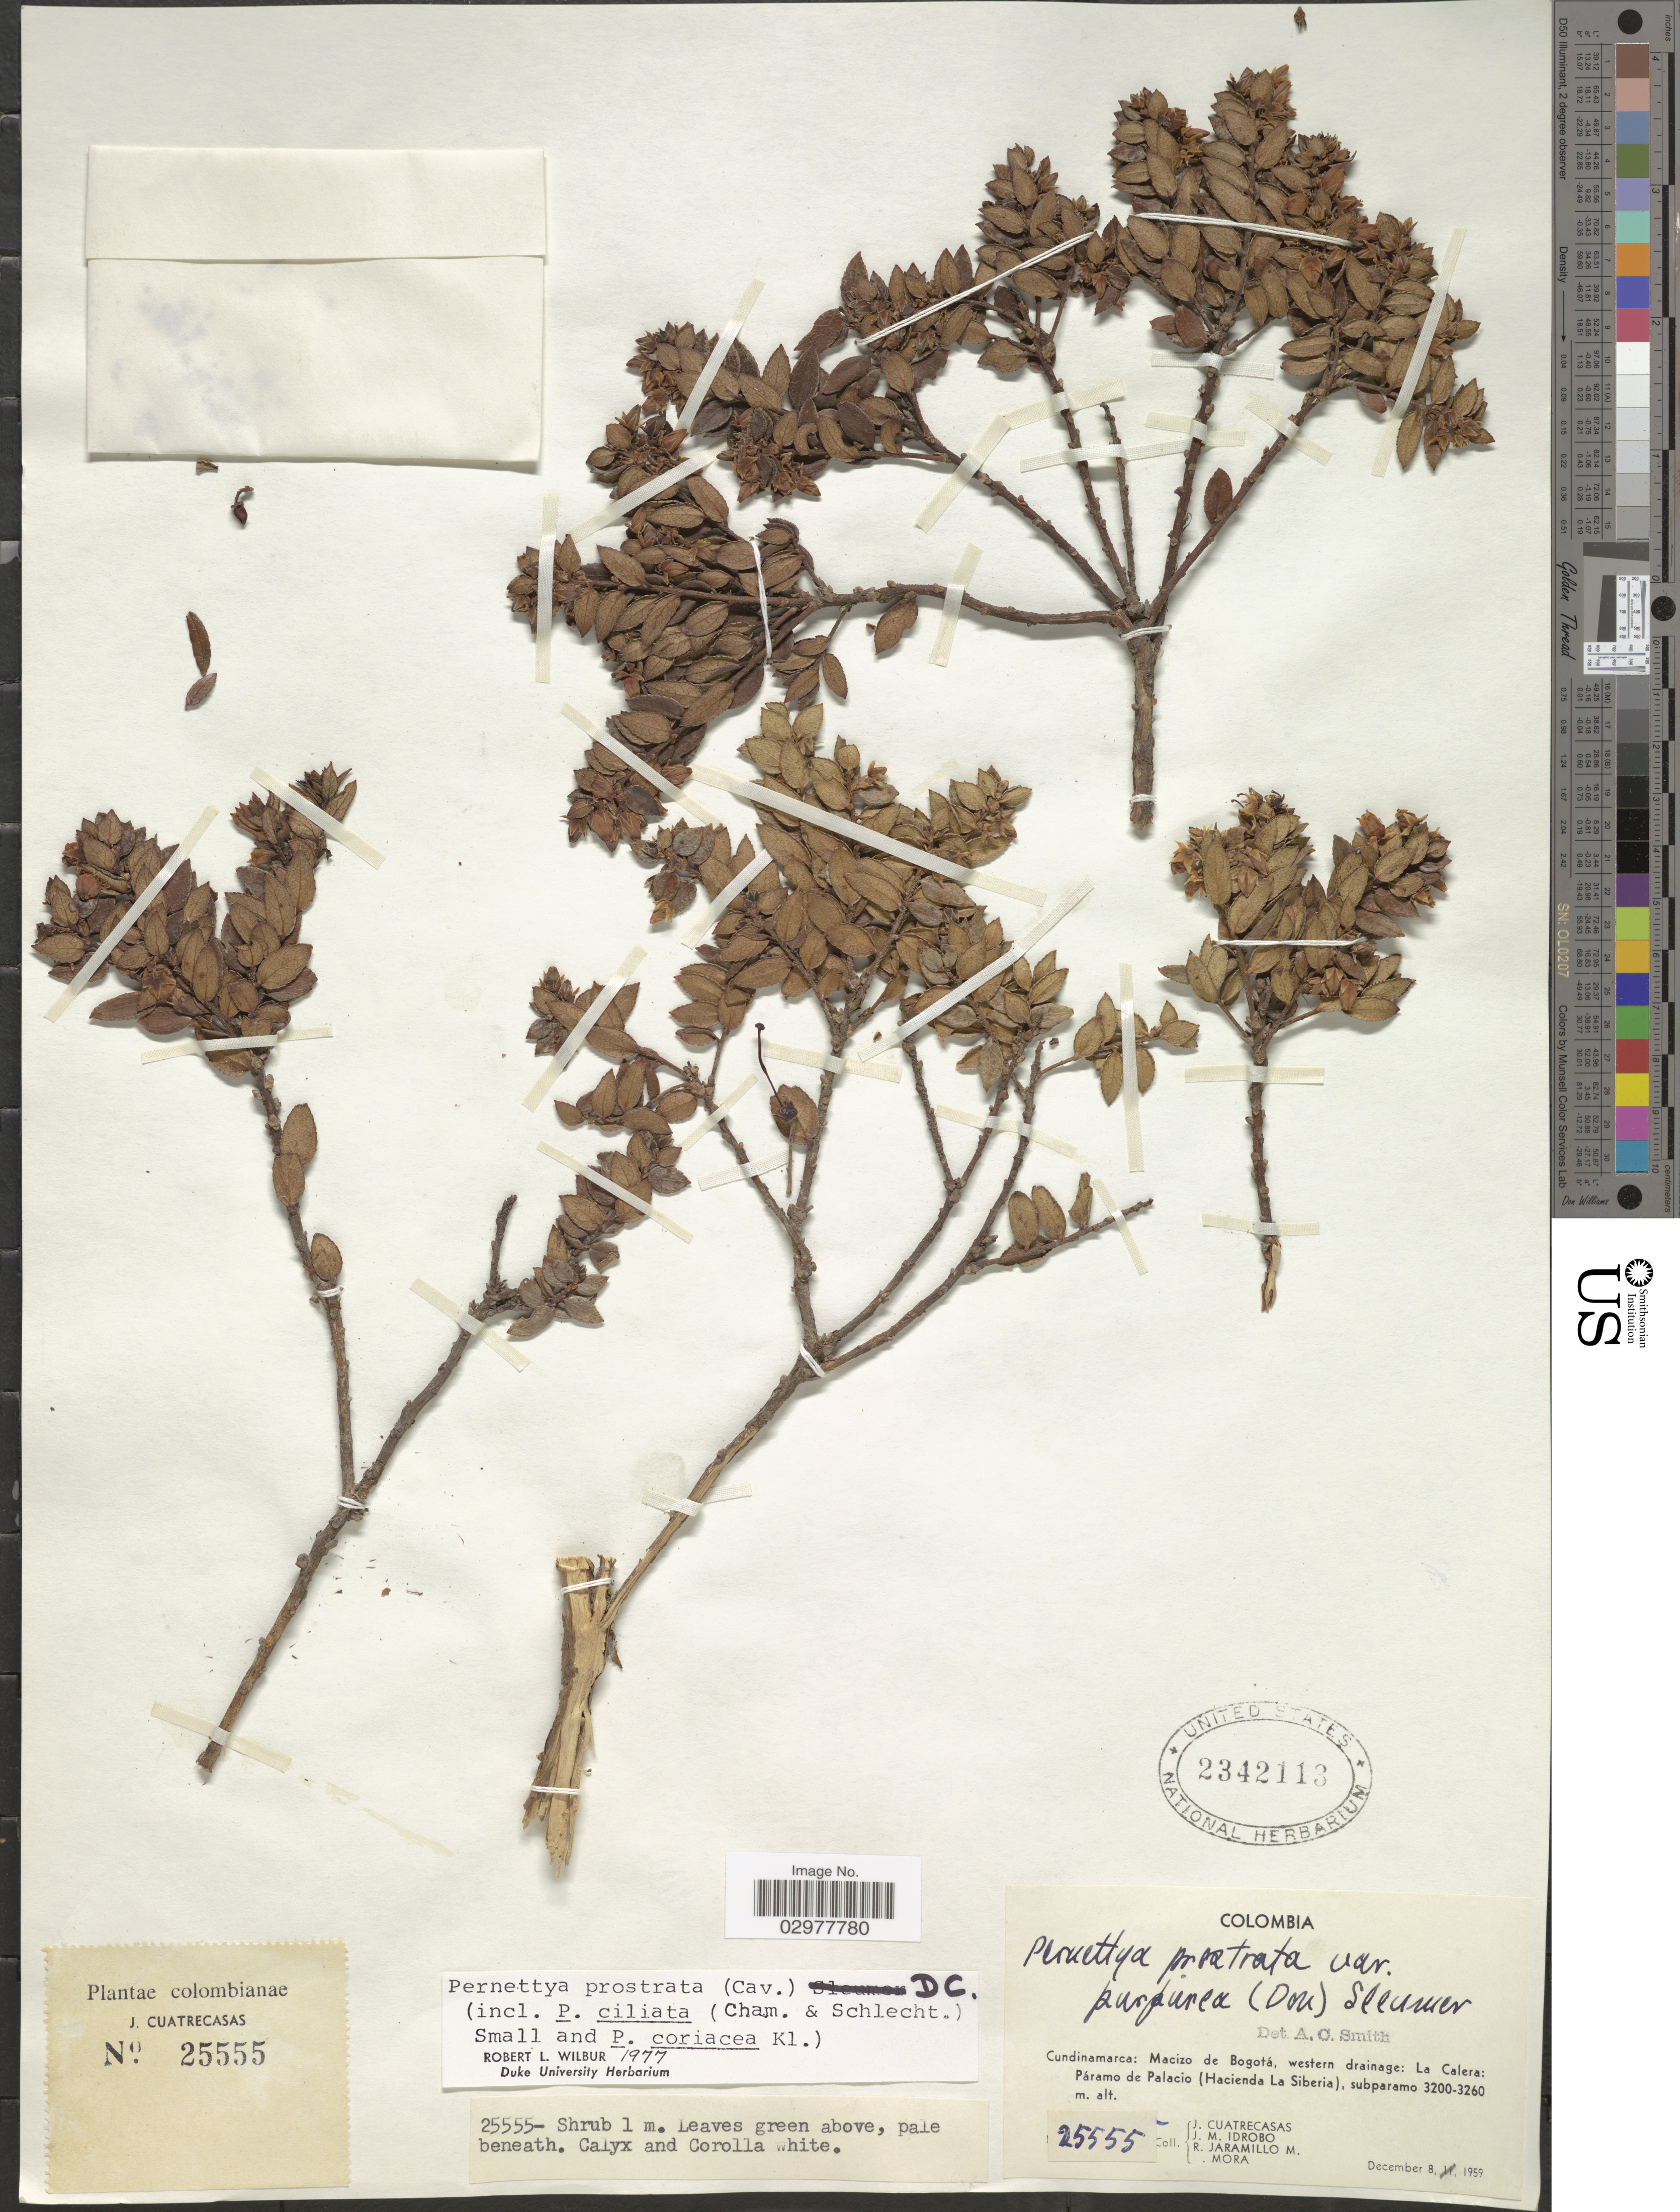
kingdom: Plantae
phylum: Tracheophyta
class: Magnoliopsida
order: Ericales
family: Ericaceae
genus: Pernettya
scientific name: Pernettya prostrata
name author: (Cav.) DC.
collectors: J. Cuatrecasas, J. M. Idrobo, R. Jaramillo M. & Mora, --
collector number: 25555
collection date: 1959-12-08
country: Colombia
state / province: Cundinamarca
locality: Macizo de Bogotá, western drainage: La Calera: Páramo de Palacio (Hacienda La Siberia).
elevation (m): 3200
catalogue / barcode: US 2342113